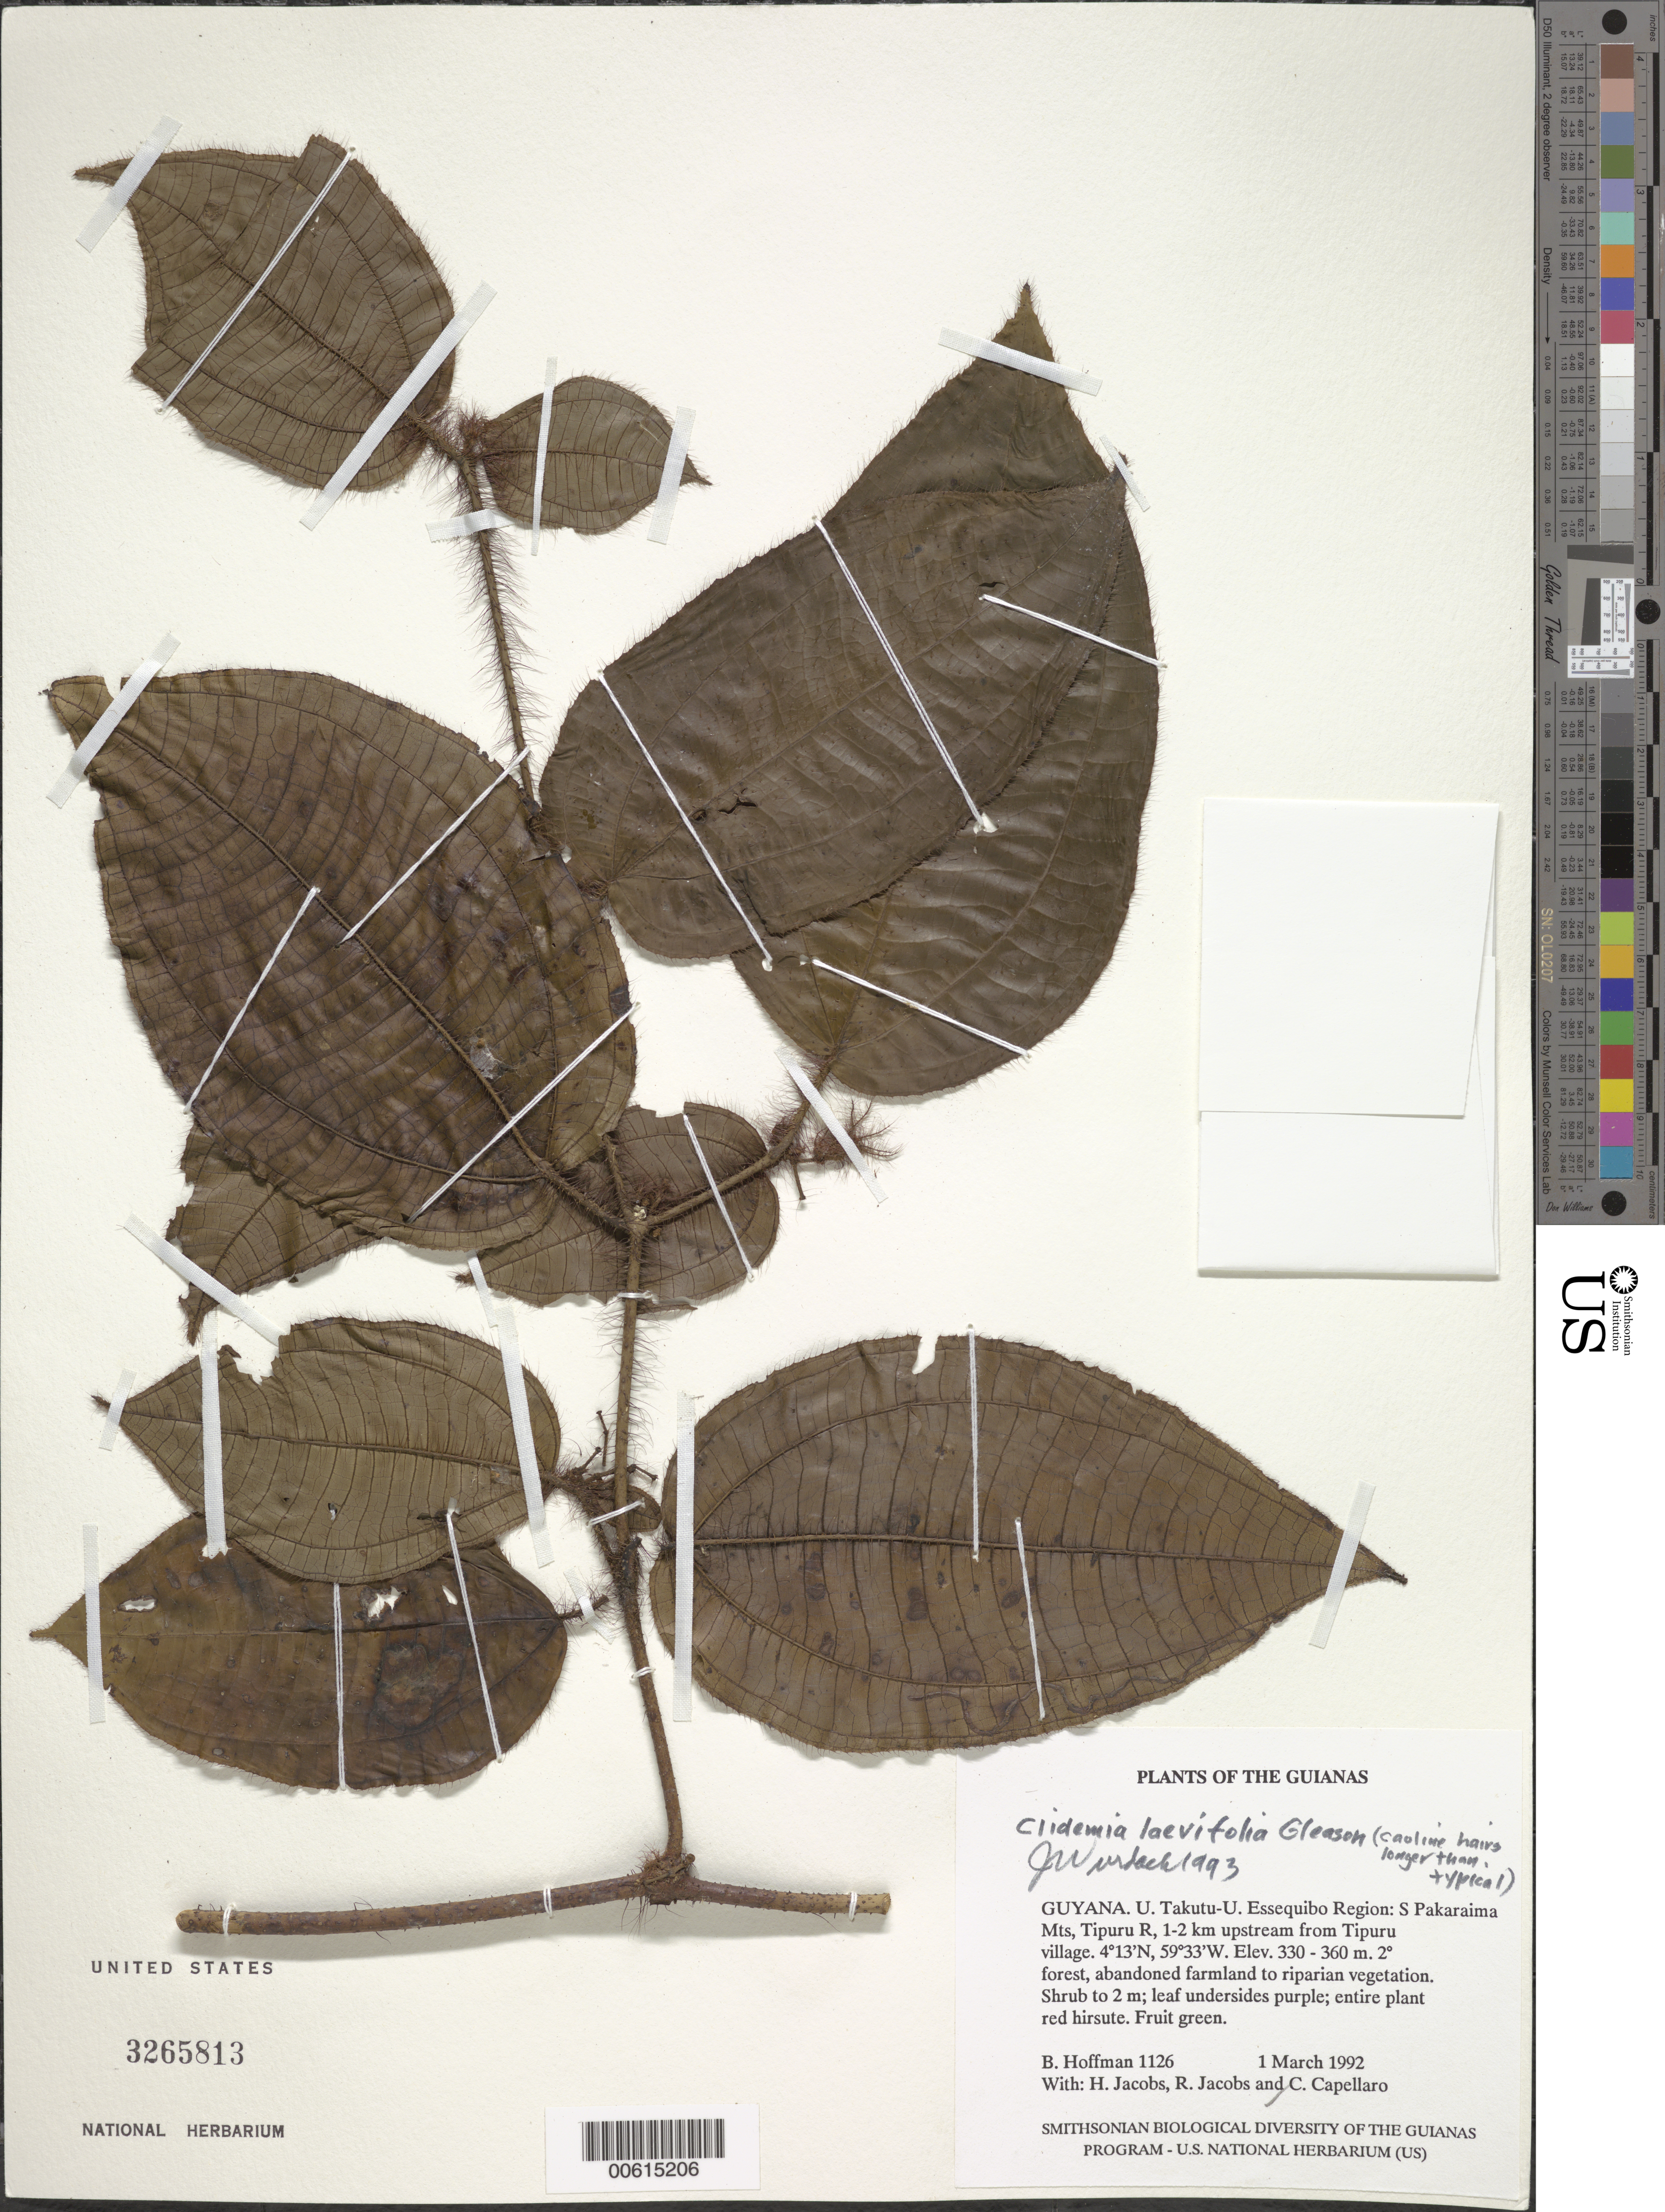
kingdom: Plantae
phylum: Tracheophyta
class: Magnoliopsida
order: Myrtales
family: Melastomataceae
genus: Clidemia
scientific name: Clidemia laevifolia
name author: Gleason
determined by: Wurdack, John J., (US), US (UNITED STATES)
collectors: B. Hoffman, J. Jacobs, R. Jacobs & C. Capellaro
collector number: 1126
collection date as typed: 1 March 1992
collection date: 1992-03-01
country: Guyana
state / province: U. Takutu-U. Essequibo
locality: S Pakaraima Mts, Tipuru R., 1-2 km upstream from Tipuru Village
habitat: Secondary forest, abandoned farmland to riparian vegetation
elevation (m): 330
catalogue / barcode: US 3265813